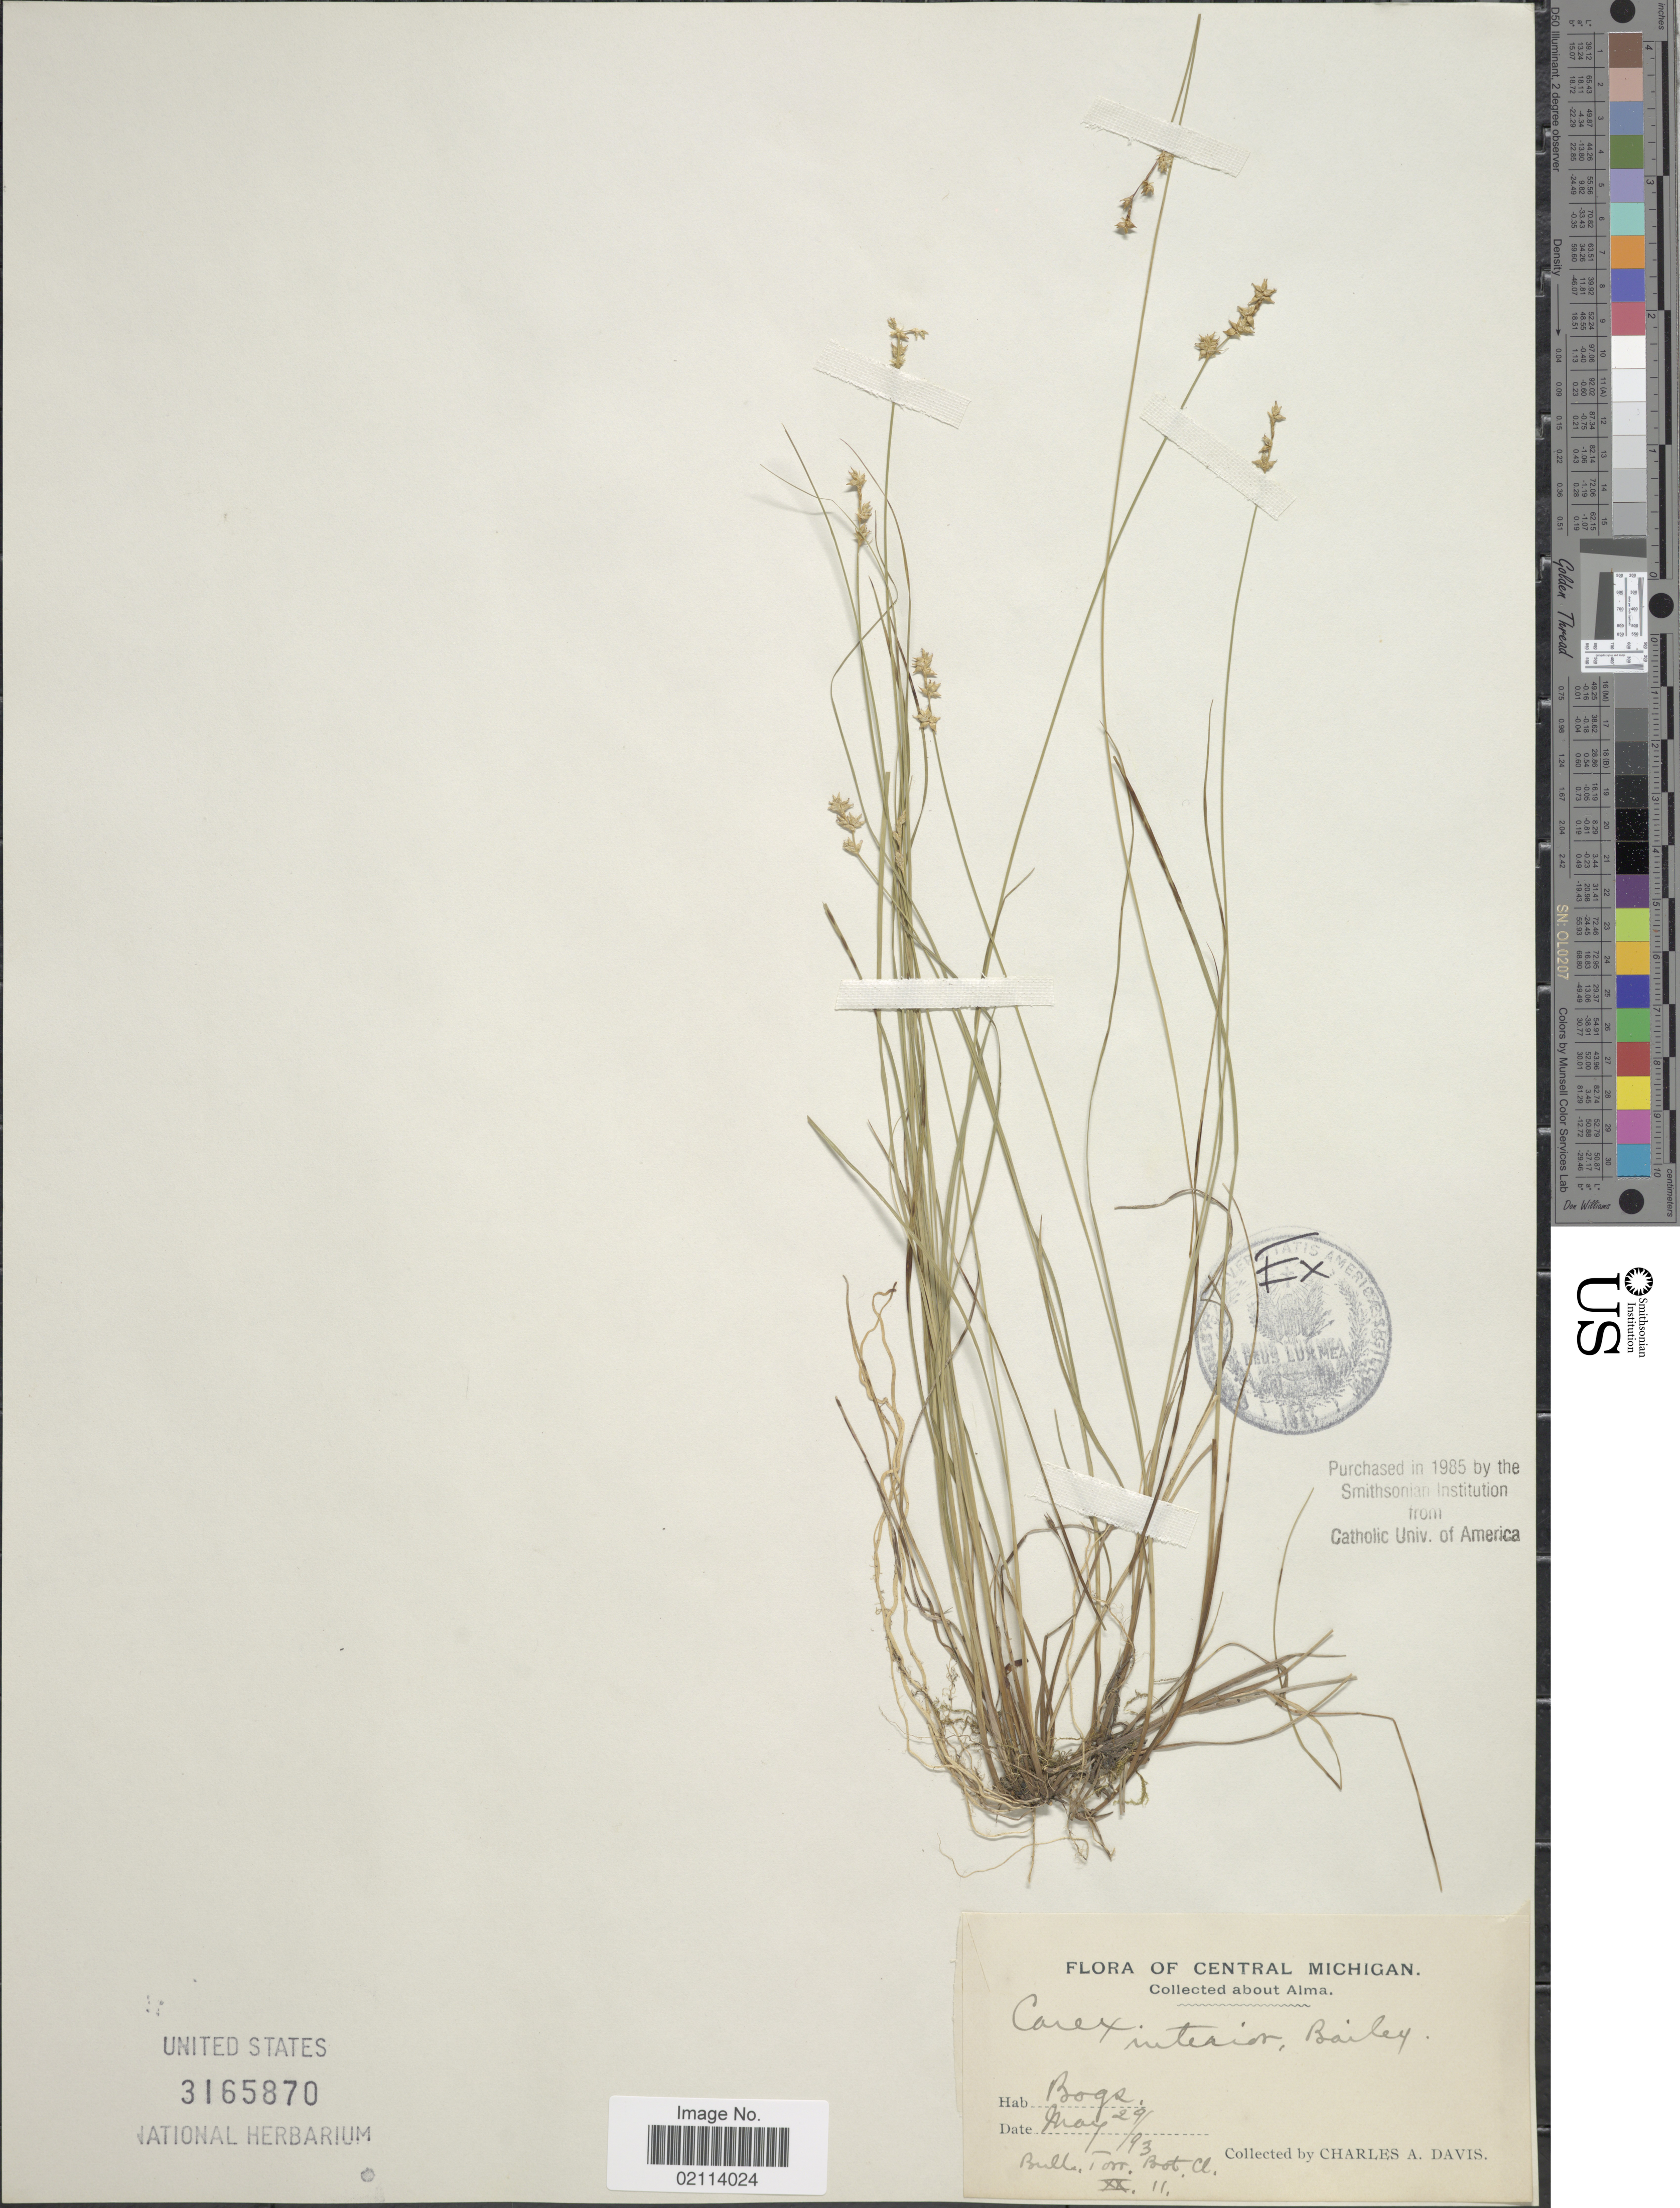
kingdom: Plantae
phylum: Tracheophyta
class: Liliopsida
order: Poales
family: Cyperaceae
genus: Carex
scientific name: Carex interior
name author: L.H. Bailey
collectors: C. Davis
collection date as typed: Transcribed d/m/y: 29/5/93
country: United States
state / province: Michigan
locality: Central Michigan, about Alma, Bulb. Torr. Bot. Cl.XX. II. [unsure placement]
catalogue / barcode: US 3165870